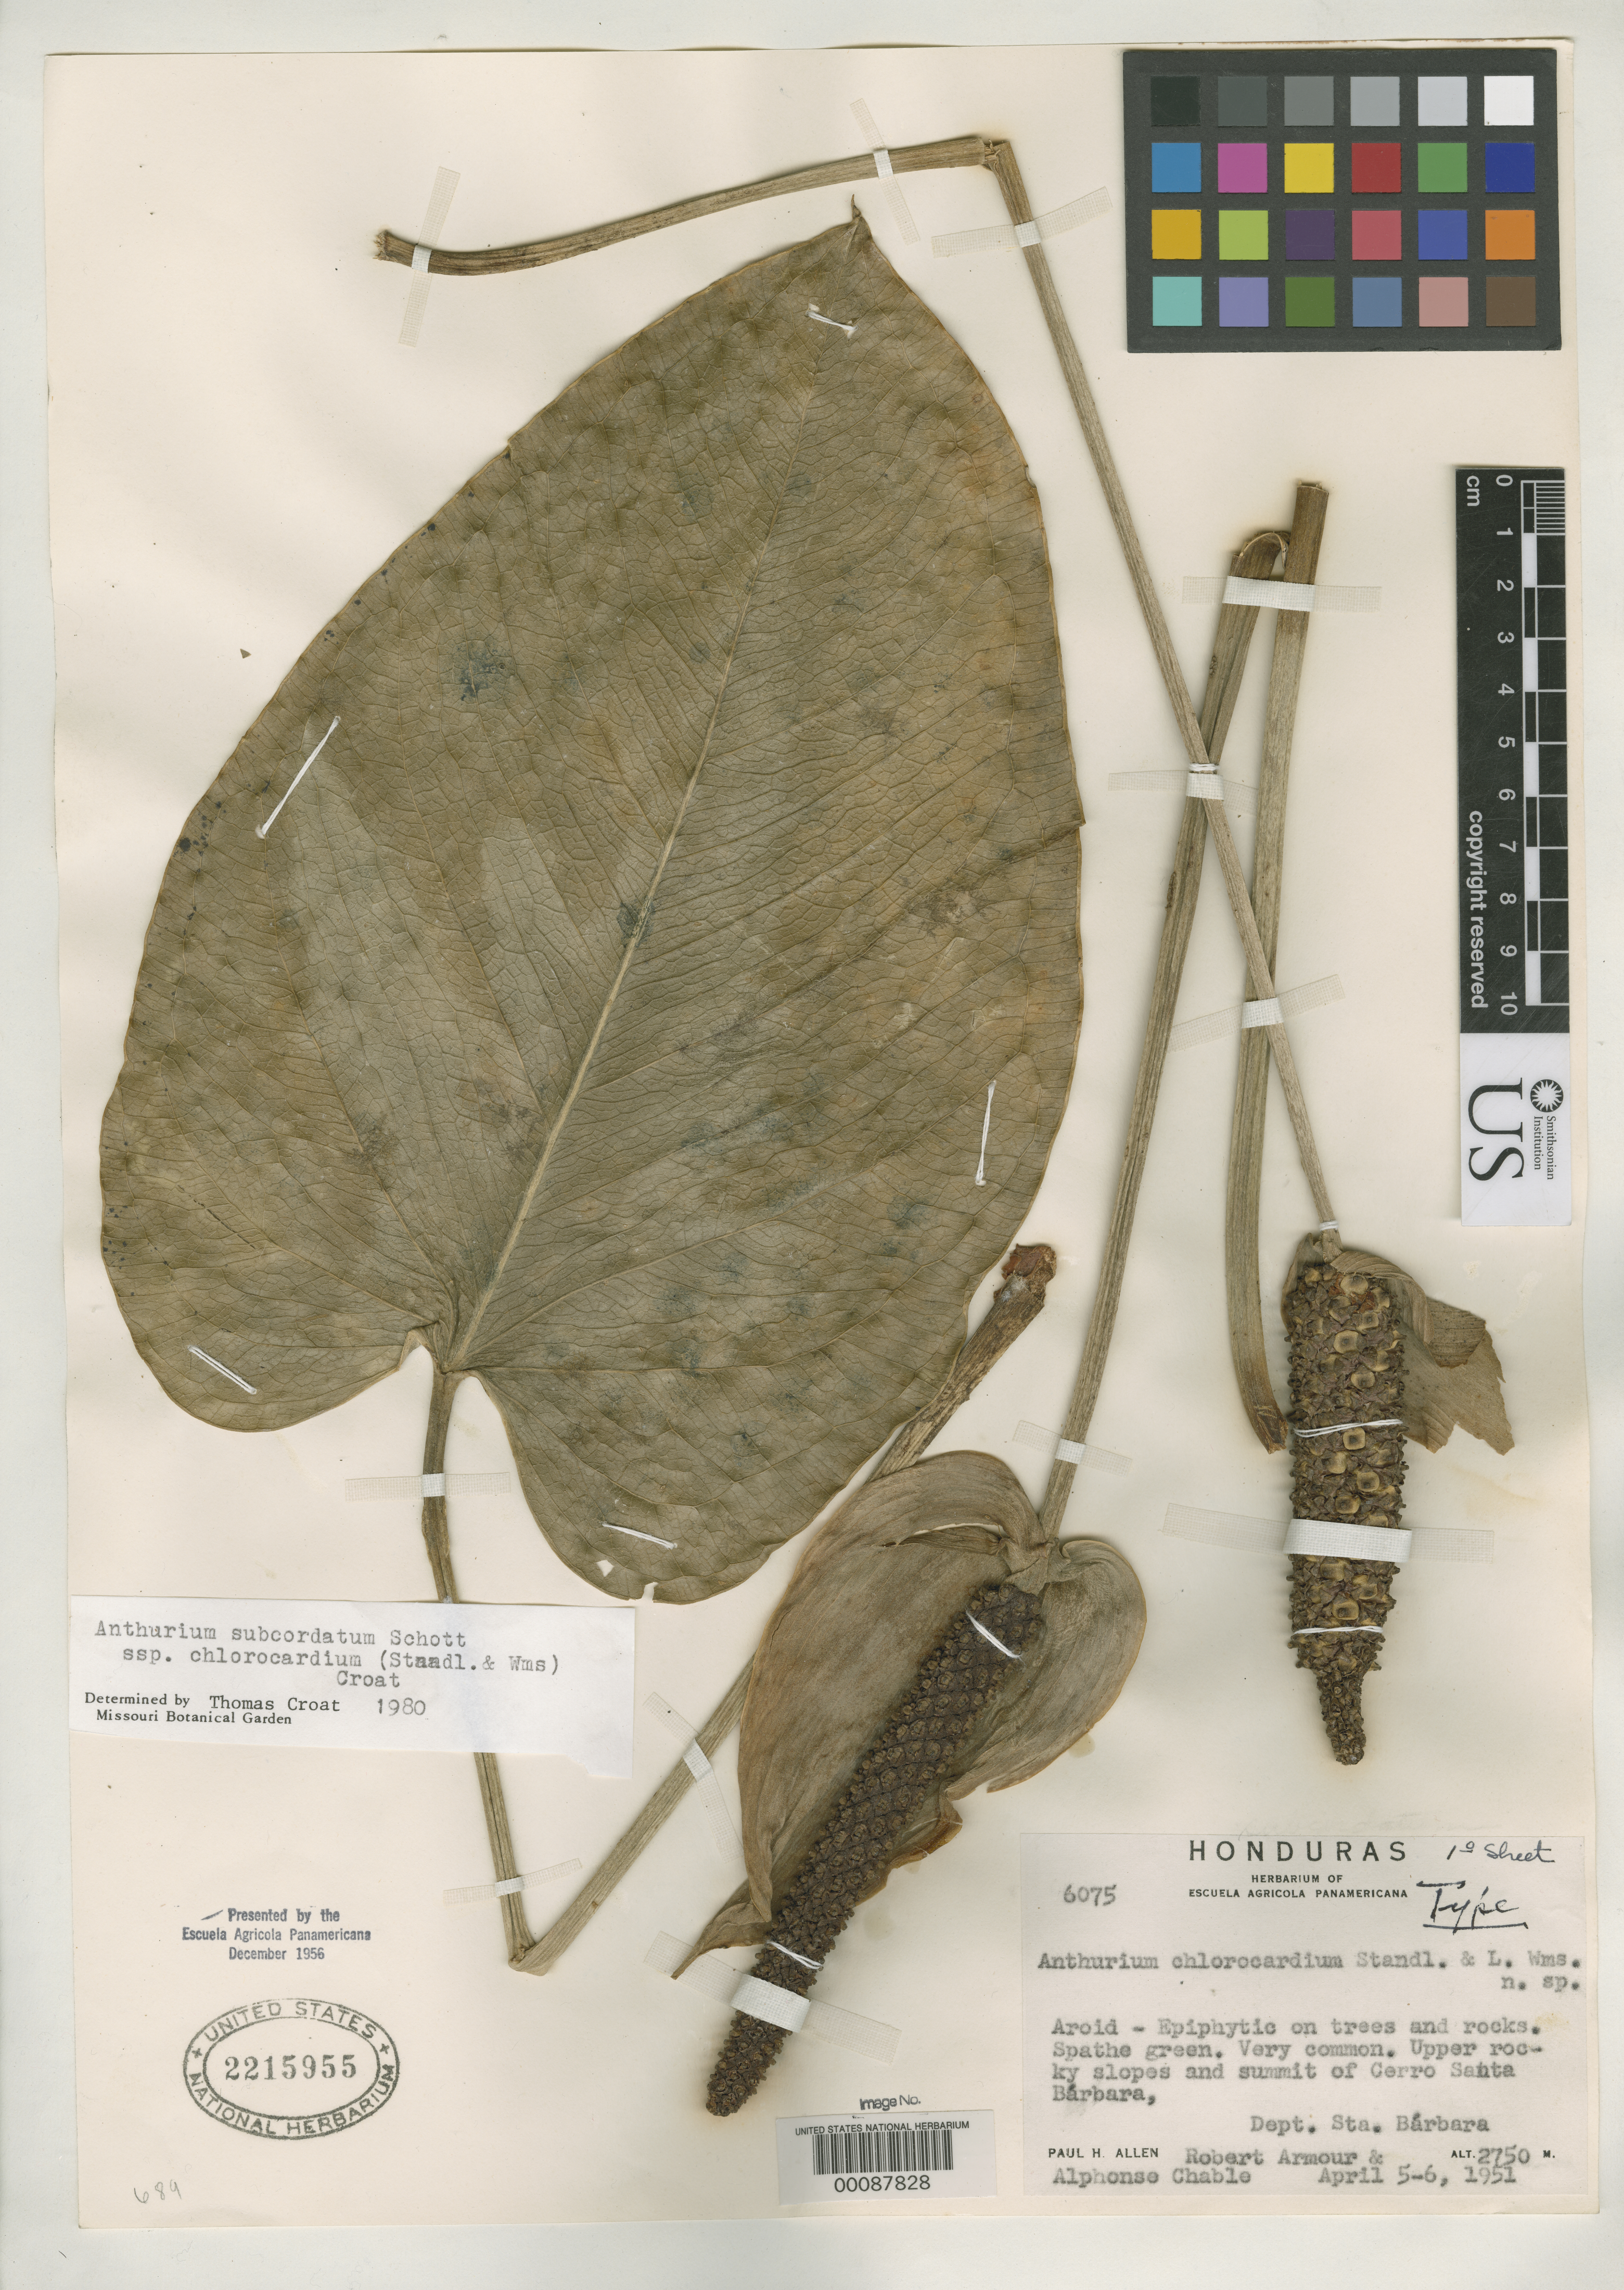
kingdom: Plantae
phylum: Tracheophyta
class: Liliopsida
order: Alismatales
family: Araceae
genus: Anthurium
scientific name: Anthurium chlorocardium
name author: Standl. & L.O. Williams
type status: Isotype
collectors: P. H. Allen, R. Armour & A. Chable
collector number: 6075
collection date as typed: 05 Apr 1951 to 06 Apr 1951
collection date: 1951-04-05/1951-04-06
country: Honduras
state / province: Santa Bárbara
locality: Summit of Cerro Santa Barbara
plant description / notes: "Presented by the Escuela Agricola Panamericana December 1956." Holotypes were transferred from EAP to US (see Dorr et al. 2009, Taxon 58: 993-1001) but the holotype of this name was originally mounted on two sheets with one remaining at EAP, and the US sheet is thus interpreted as an isotype.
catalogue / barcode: US 2215955